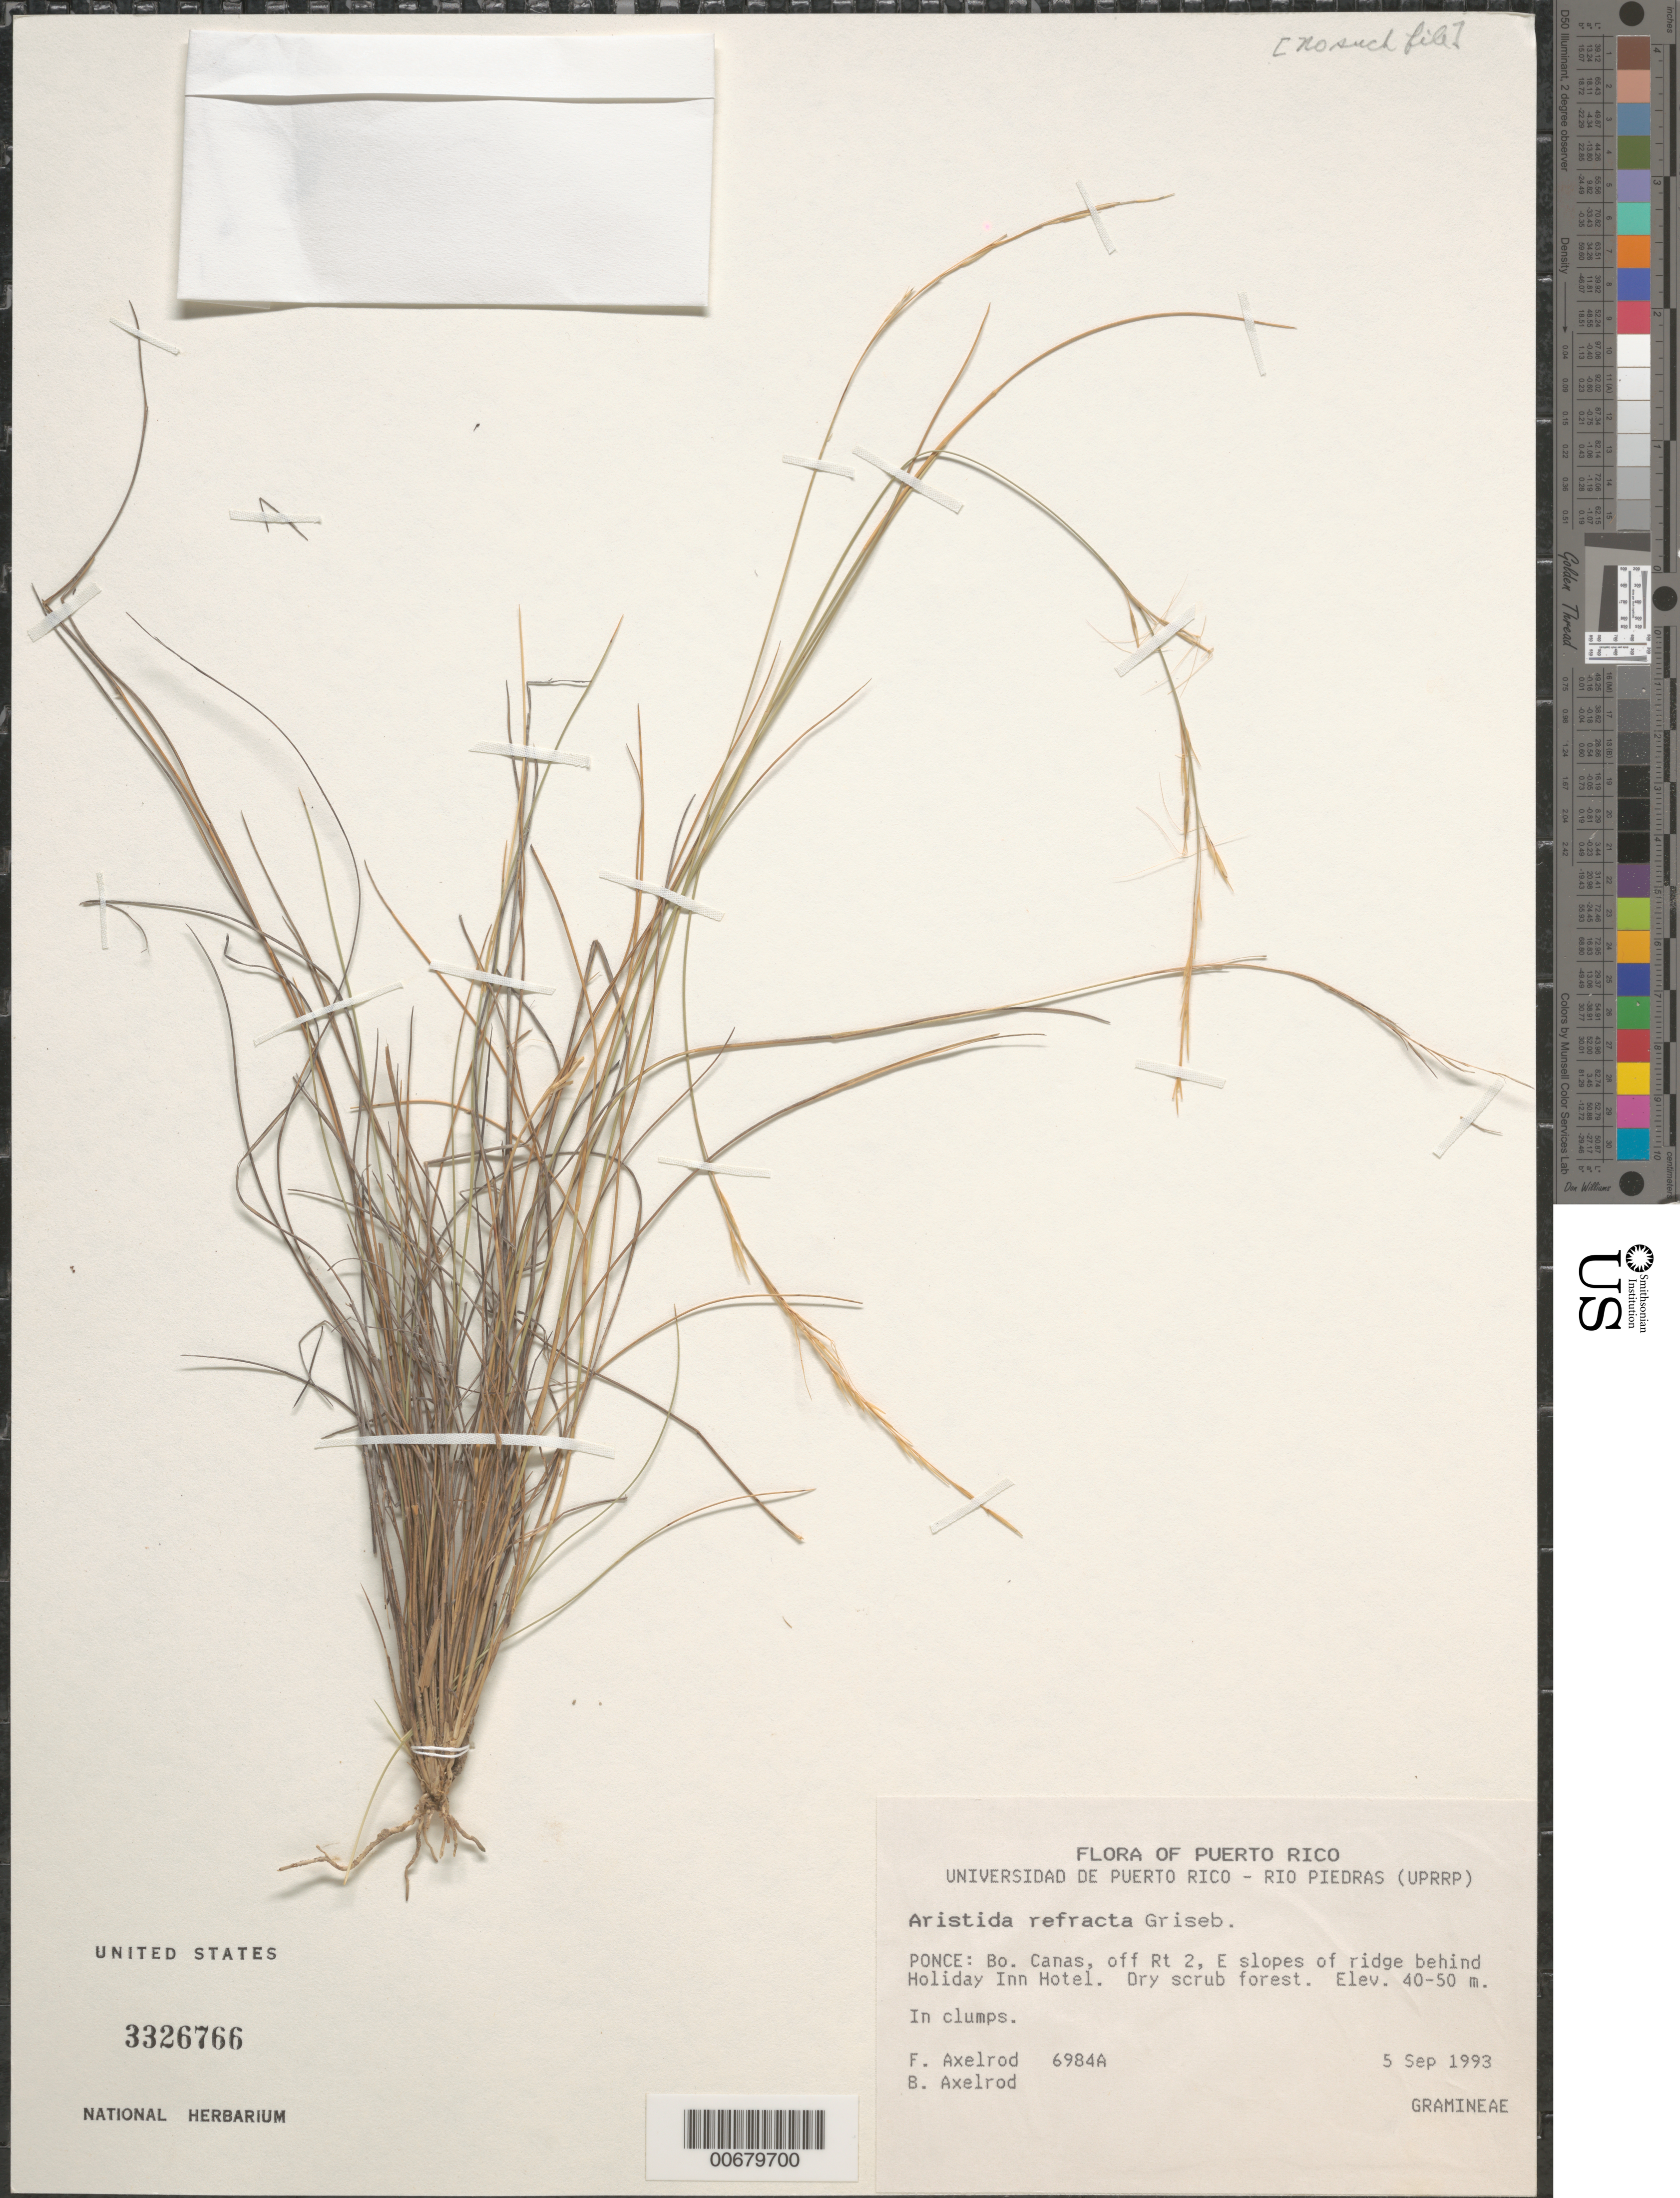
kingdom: Plantae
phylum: Tracheophyta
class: Liliopsida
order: Poales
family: Poaceae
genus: Aristida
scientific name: Aristida refracta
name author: Griseb.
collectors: F. S. Axelrod & B. Axelrod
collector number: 6984a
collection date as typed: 05 Sep 1993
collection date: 1993-09-05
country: Puerto Rico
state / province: Ponce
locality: Bo. Canas, off Rt 2, E slopes of ridge behind Holiday Inn Hotel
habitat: Dry scrub forest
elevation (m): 40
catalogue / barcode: US 3326766